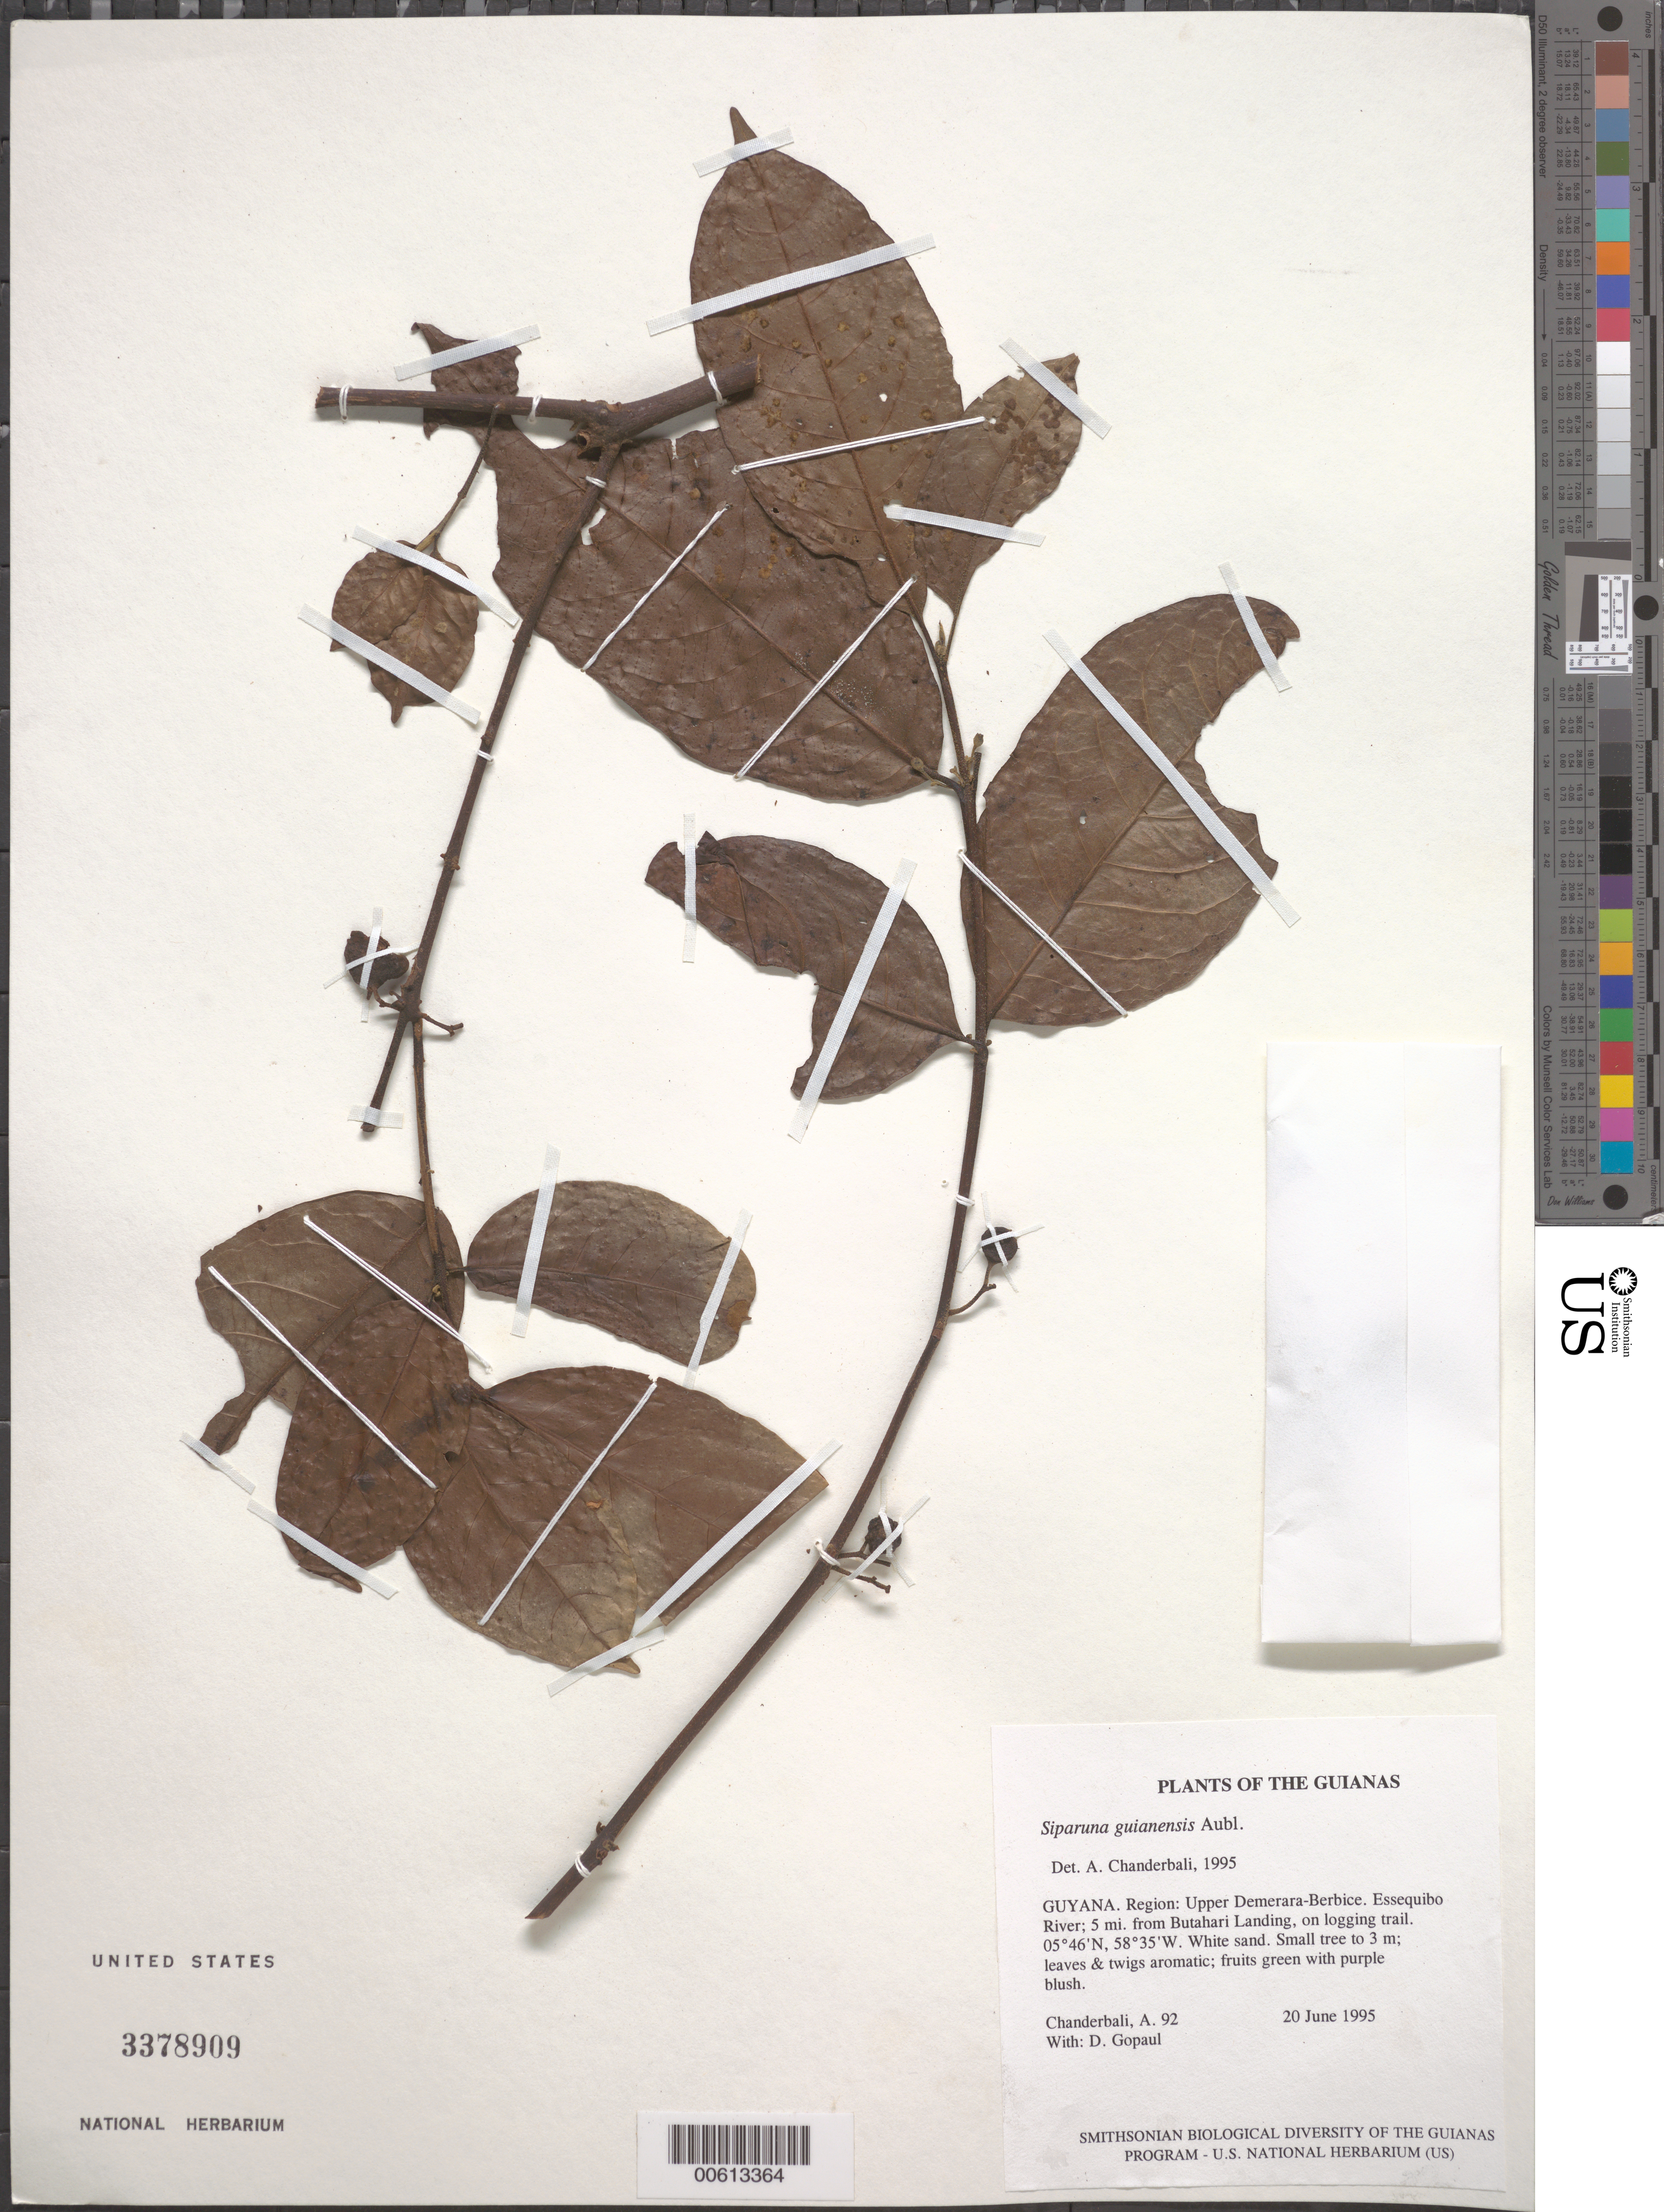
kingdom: Plantae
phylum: Tracheophyta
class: Magnoliopsida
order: Laurales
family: Siparunaceae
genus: Siparuna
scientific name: Siparuna guianensis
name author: Aubl.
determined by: Chanderbali, Andre Shashi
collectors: A. S. Chanderbali & D. Gopaul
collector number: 0092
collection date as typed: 20 June 1995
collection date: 1995-06-20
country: Guyana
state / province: U. Demerara-Berbice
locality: Essequibo River; 5 mi. from Butahari Landing, on logging trail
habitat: White sand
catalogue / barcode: US 3378909